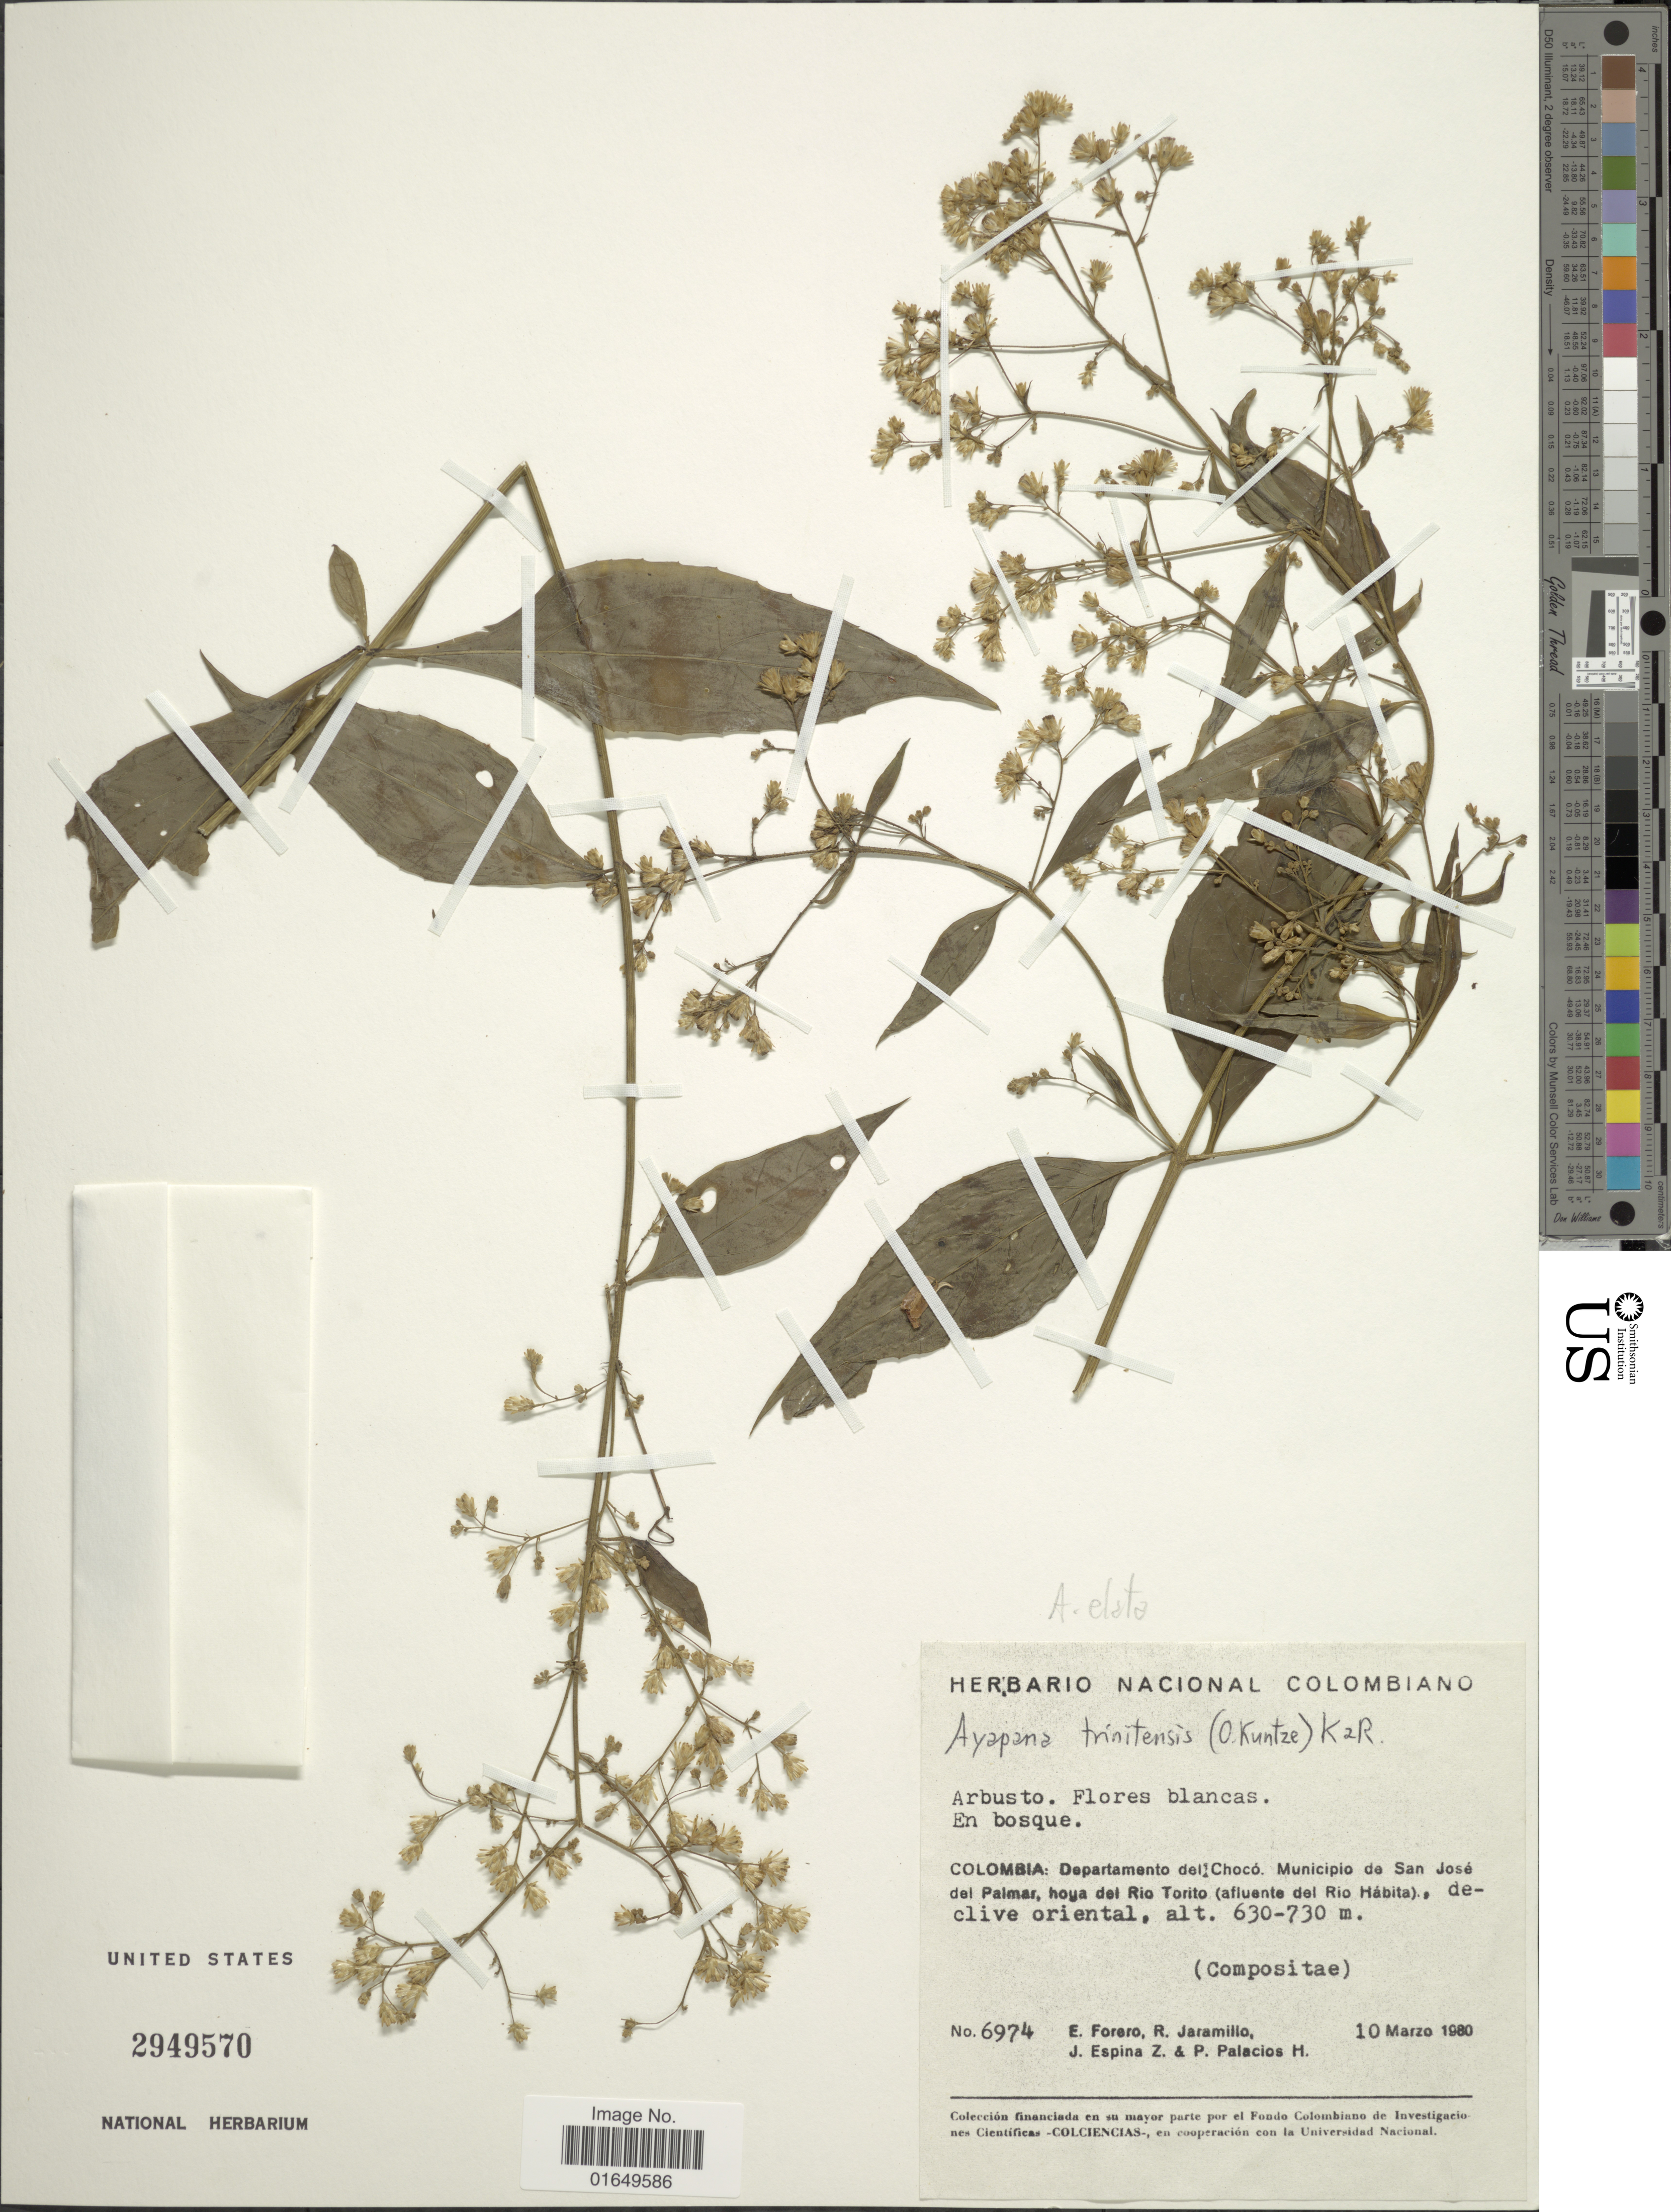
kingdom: Plantae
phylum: Tracheophyta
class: Magnoliopsida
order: Asterales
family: Asteraceae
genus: Ayapana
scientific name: Ayapana elata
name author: (Steetz) R.M. King & H. Rob.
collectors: E. Forero, R. Jaramillo M., J. Espina Z. & P. Palacios H.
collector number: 6974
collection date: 1980-03-10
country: Colombia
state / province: Chocó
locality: Municipio de San José del Palmar, hoya del Rio Torito (afluente del Rio Hábita), declive oriental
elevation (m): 630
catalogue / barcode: US 2949570